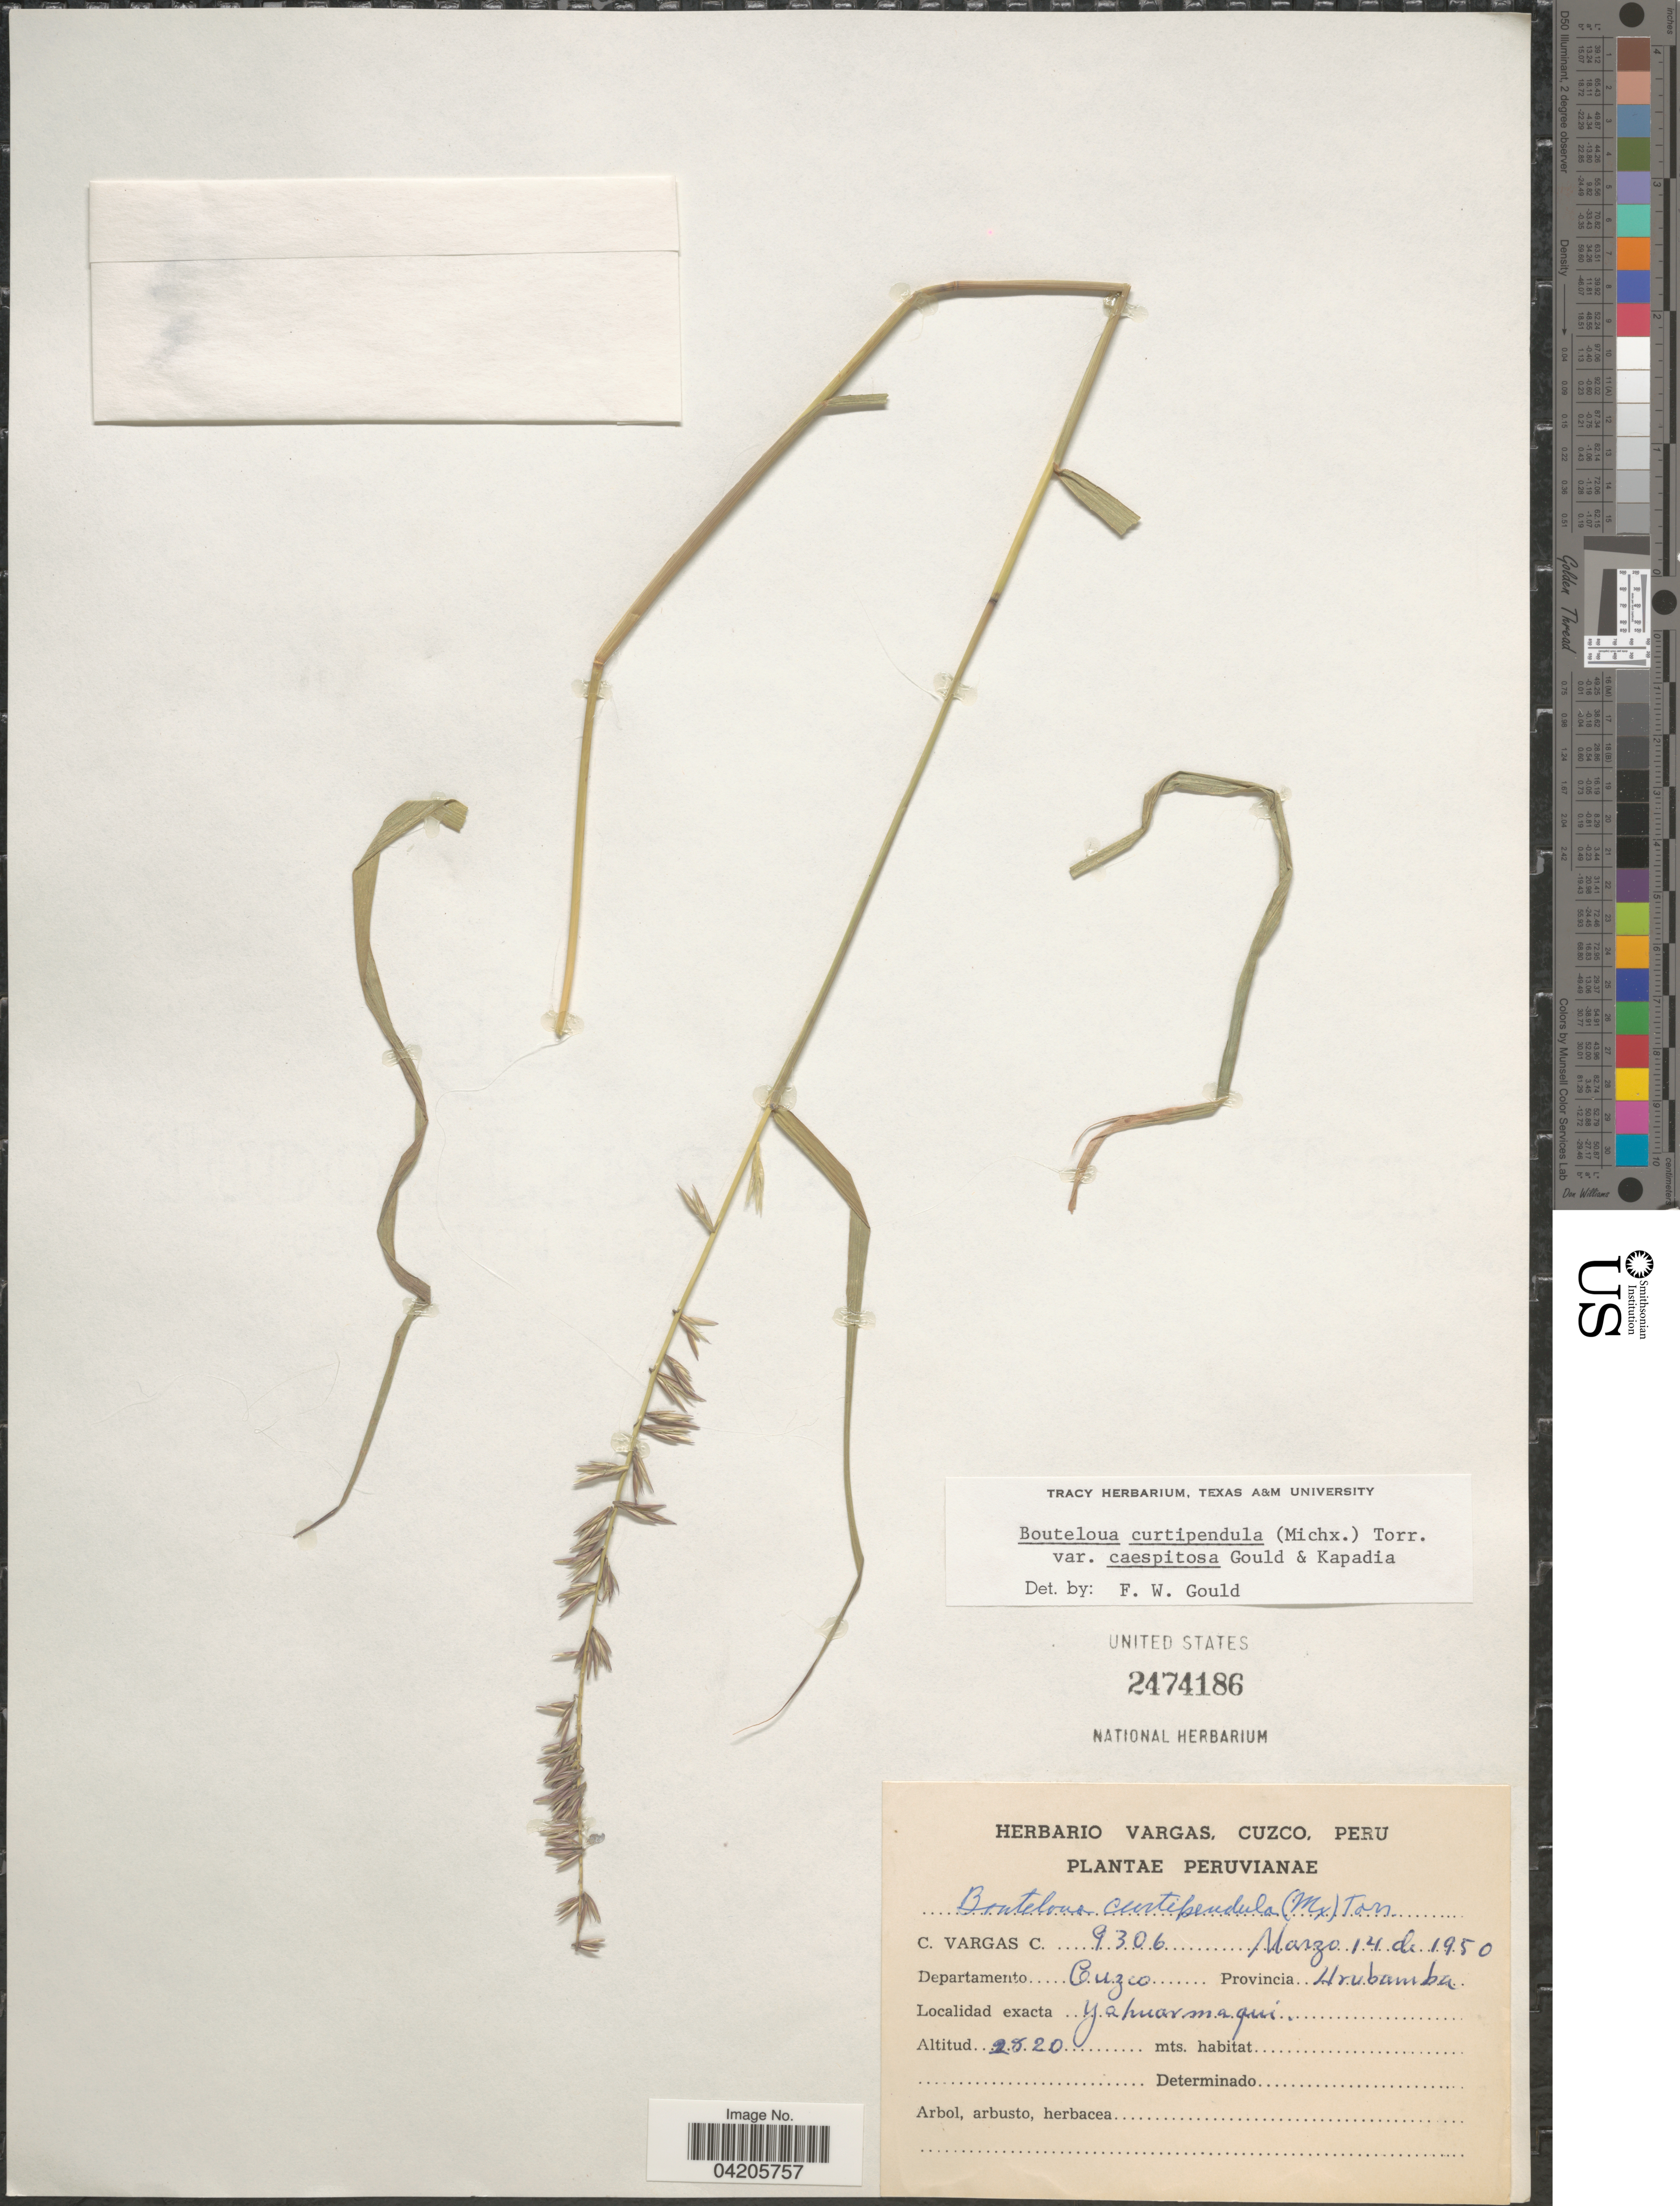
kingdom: Plantae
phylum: Tracheophyta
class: Liliopsida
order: Poales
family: Poaceae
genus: Bouteloua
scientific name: Bouteloua curtipendula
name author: (Michx.) Torr.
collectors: C. Vargas Calderón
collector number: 9306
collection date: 1950-03-14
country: Peru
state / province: Cusco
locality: Departamento Cuzco. Provincia Urubamba. Yahuarmaqui.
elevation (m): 2820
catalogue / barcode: US 2474186